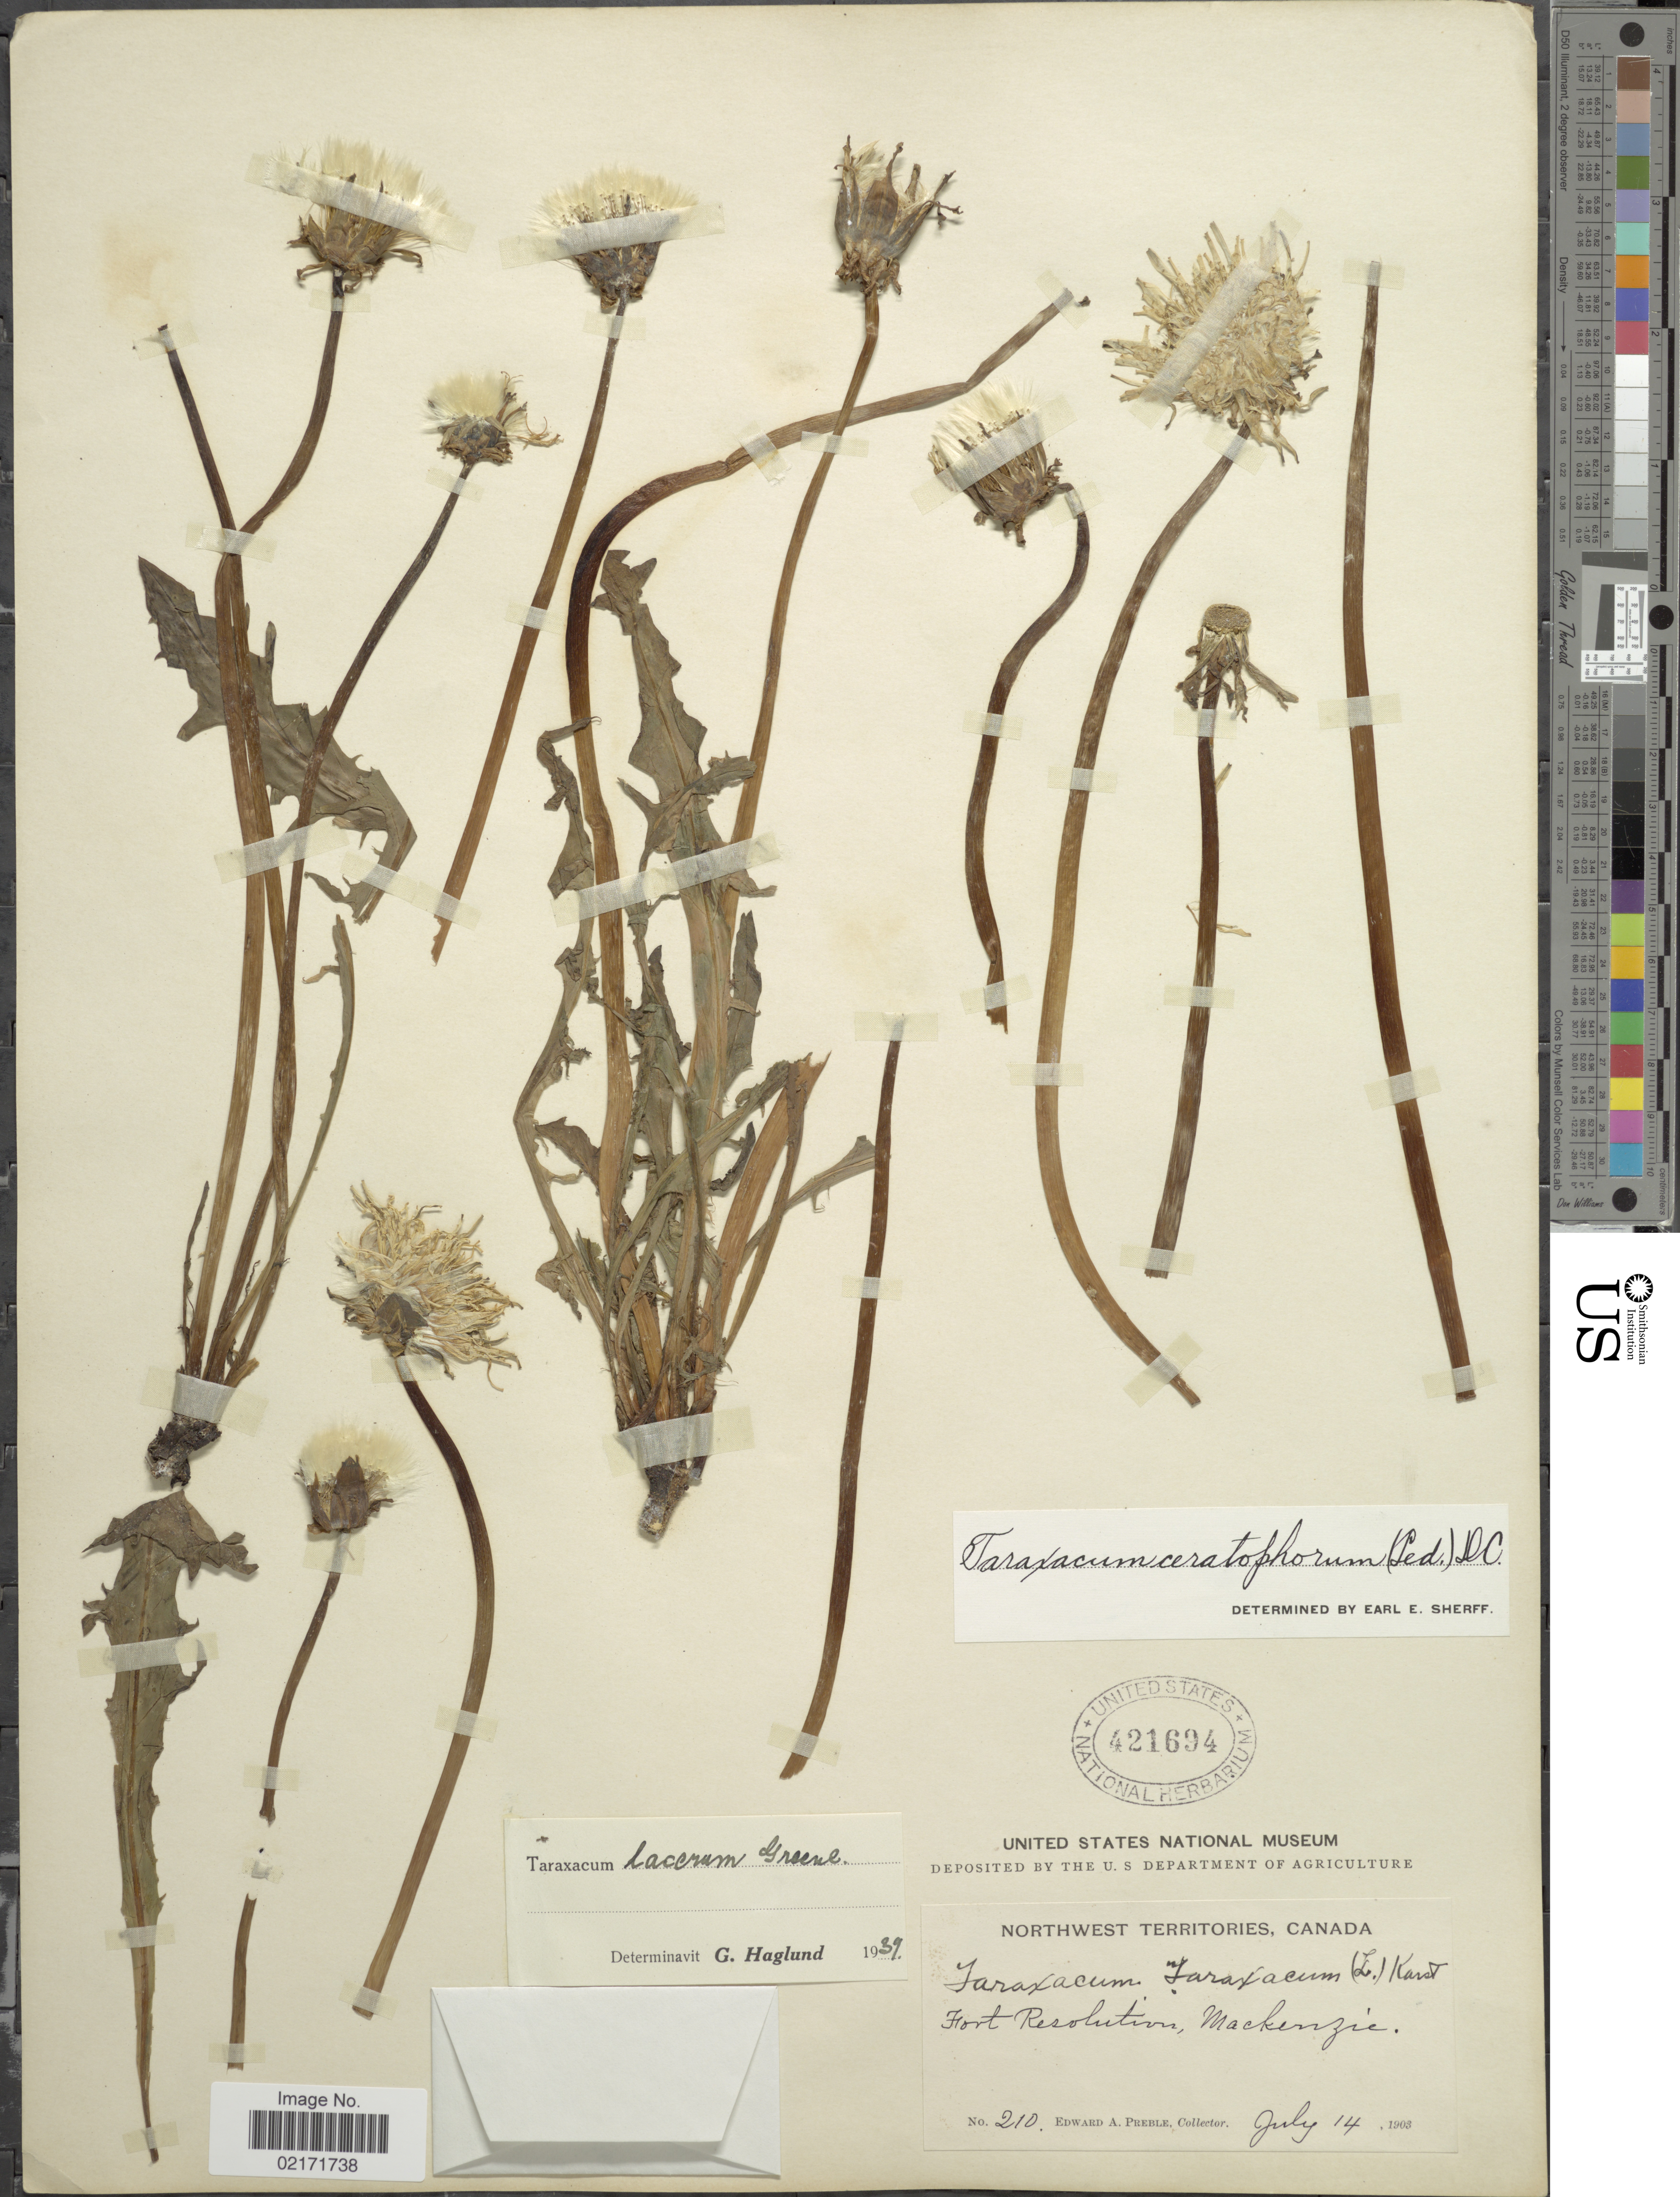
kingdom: Plantae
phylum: Tracheophyta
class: Magnoliopsida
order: Asterales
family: Asteraceae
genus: Taraxacum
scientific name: Taraxacum ceratophorum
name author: (Ledeb.) DC.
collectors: E. Preble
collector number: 210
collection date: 1903-07-14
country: Canada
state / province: Northwest Territories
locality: Northwest Territories, Canada. Fort Resolution, Mackenzie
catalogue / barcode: US 421694